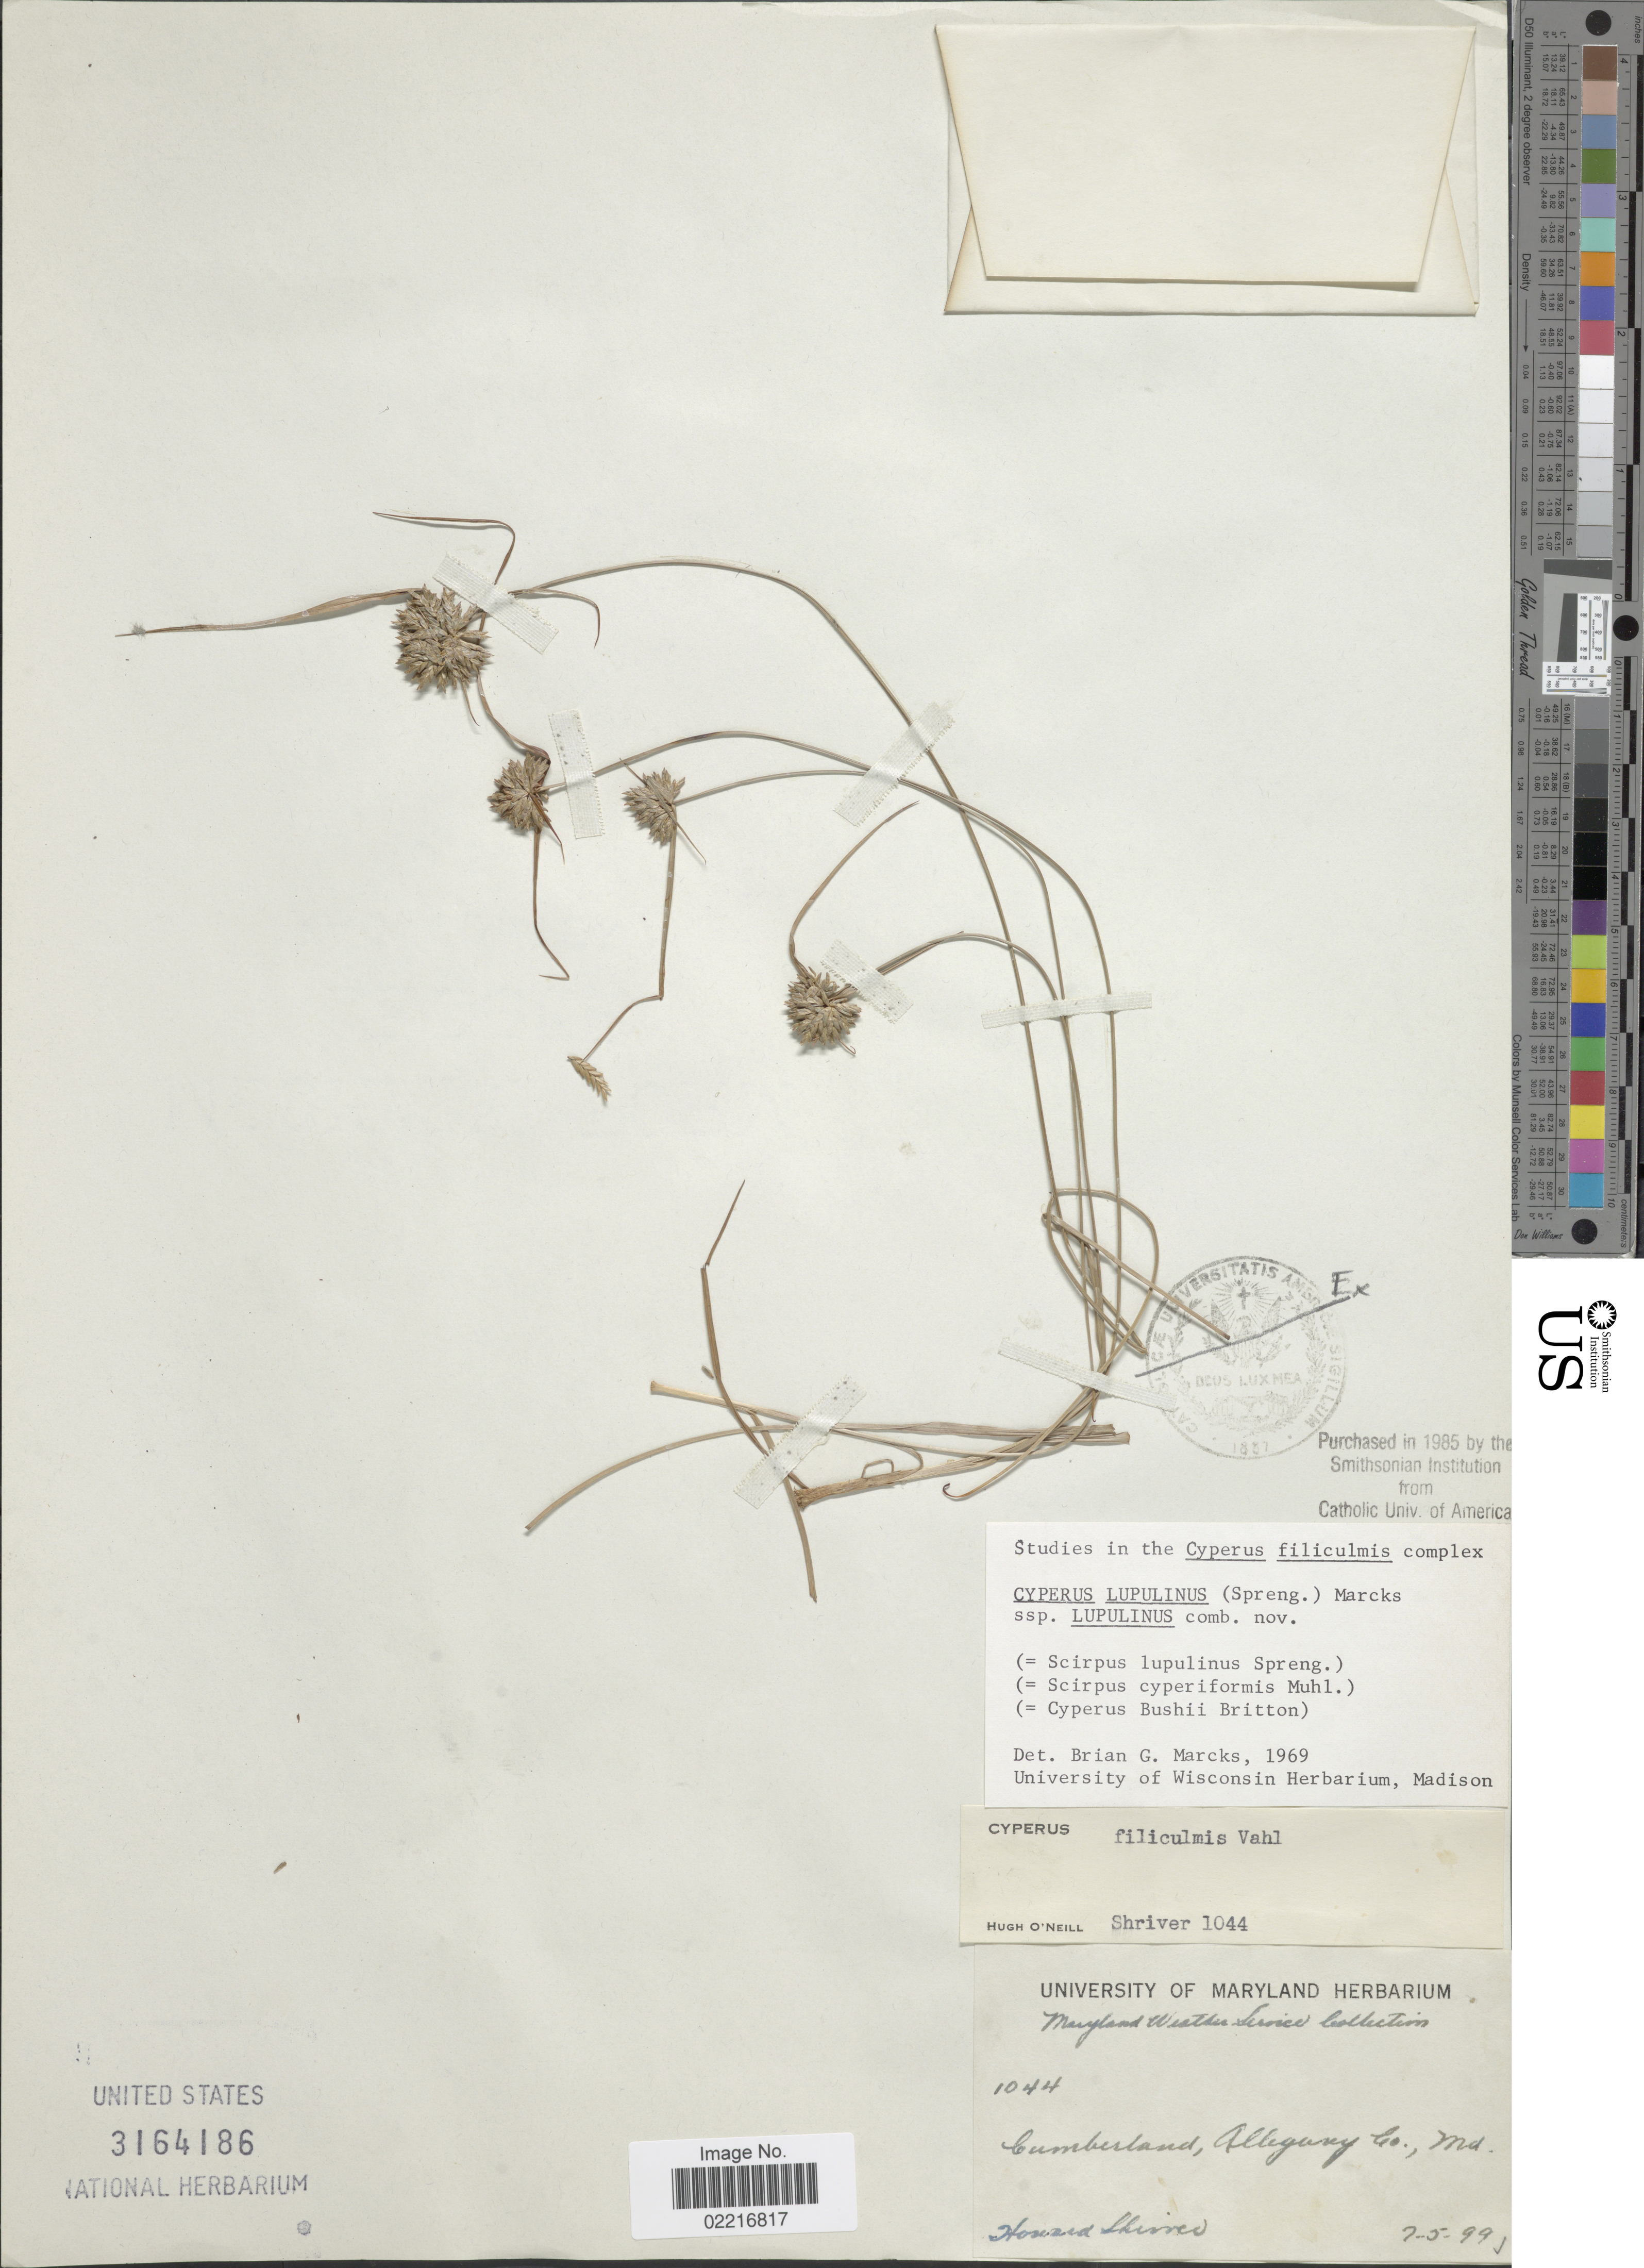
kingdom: Plantae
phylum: Tracheophyta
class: Liliopsida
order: Poales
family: Cyperaceae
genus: Cyperus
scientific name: Cyperus lupulinus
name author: (Spreng.) Marcks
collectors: H. Shriver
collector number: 1044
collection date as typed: Transcribed d/m/y: 5/7/99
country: United States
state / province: Maryland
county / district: Allegany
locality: Cumberland, Allegany Co.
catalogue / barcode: US 3164186